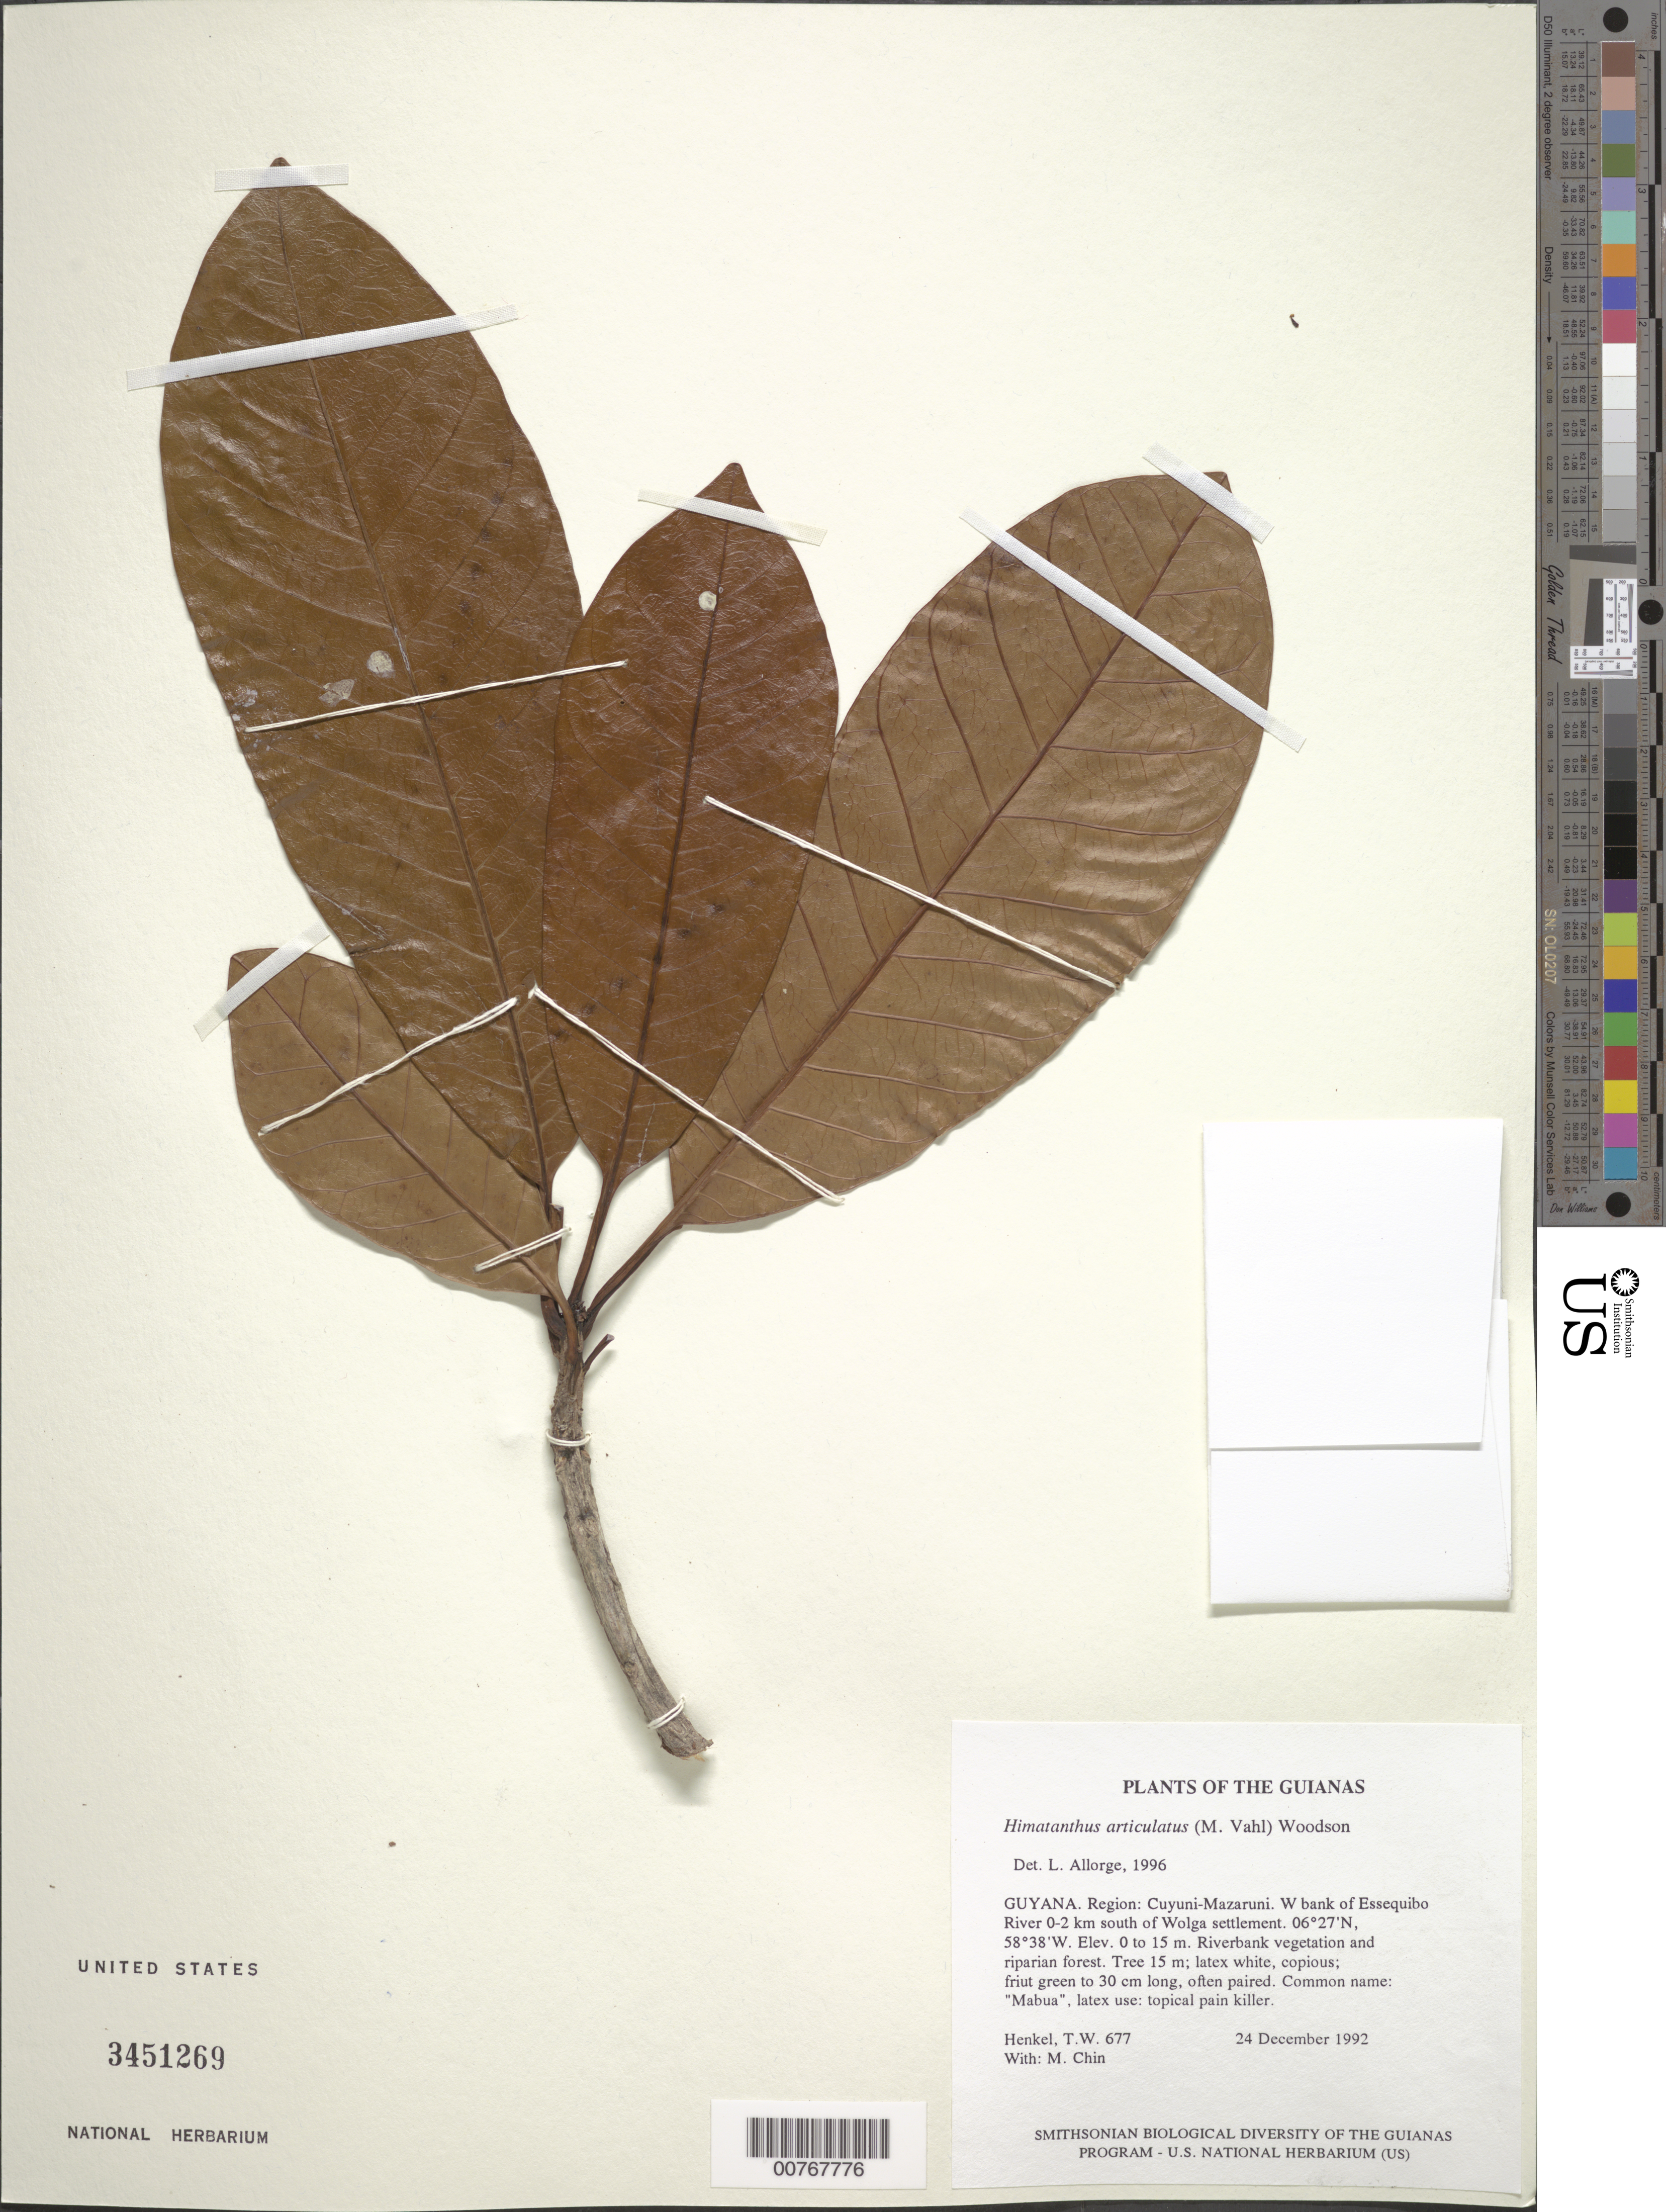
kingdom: Plantae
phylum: Tracheophyta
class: Magnoliopsida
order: Gentianales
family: Apocynaceae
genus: Himatanthus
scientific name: Himatanthus articulatus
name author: (Vahl) Woodson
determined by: Allorge, L.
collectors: T. Henkel & M. Chin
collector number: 677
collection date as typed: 24 December 1992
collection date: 1992-12-24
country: Guyana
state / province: Cuyuni-Mazaruni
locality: W bank of Essequibo River 0-2 km south of Wolga settlement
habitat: Riverbank vegetation and riparian forest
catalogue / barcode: US 3451269